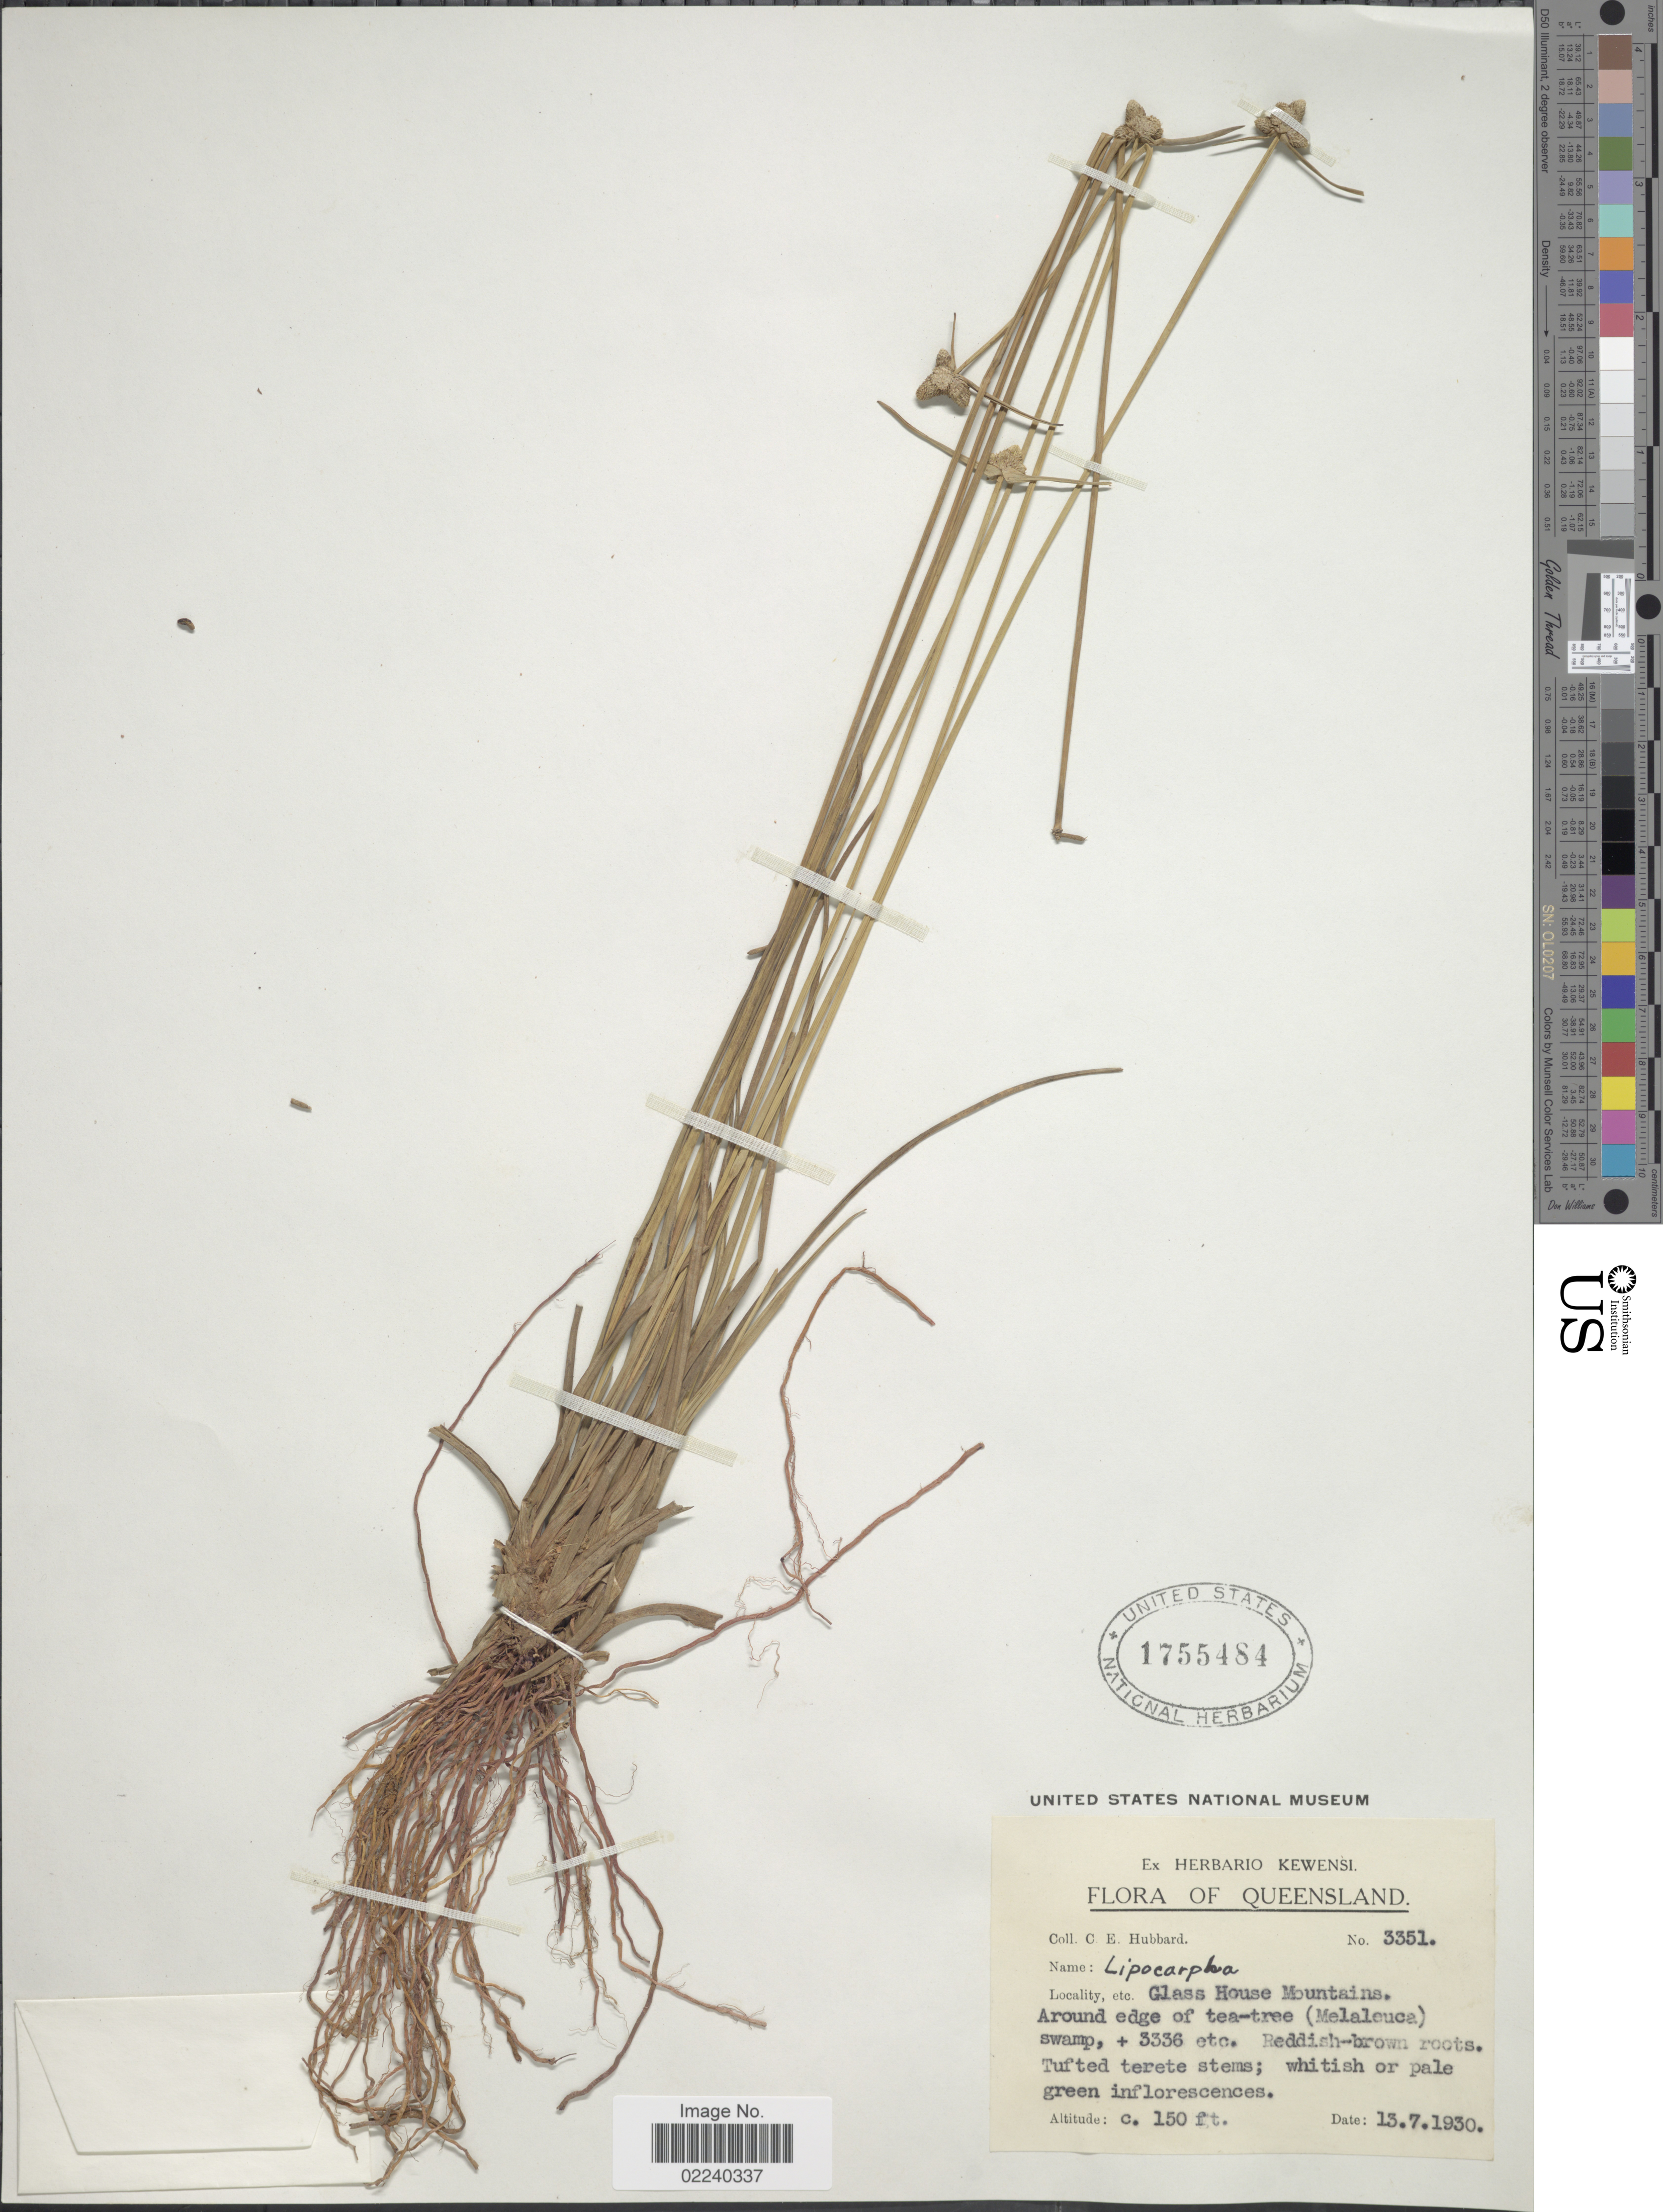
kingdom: Plantae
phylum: Tracheophyta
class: Liliopsida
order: Poales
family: Cyperaceae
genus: Cyperus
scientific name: Cyperus albescens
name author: (Steud.) Larridon & Govaerts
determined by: Strong, M. T., (US), Smithsonian Institution - National Museum of Natural History (UNITED STATES)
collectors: C. E. Hubbard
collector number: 3351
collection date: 1930-07-13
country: Australia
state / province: Queensland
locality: Glass House Mountains.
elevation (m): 46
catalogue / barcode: US 1755484